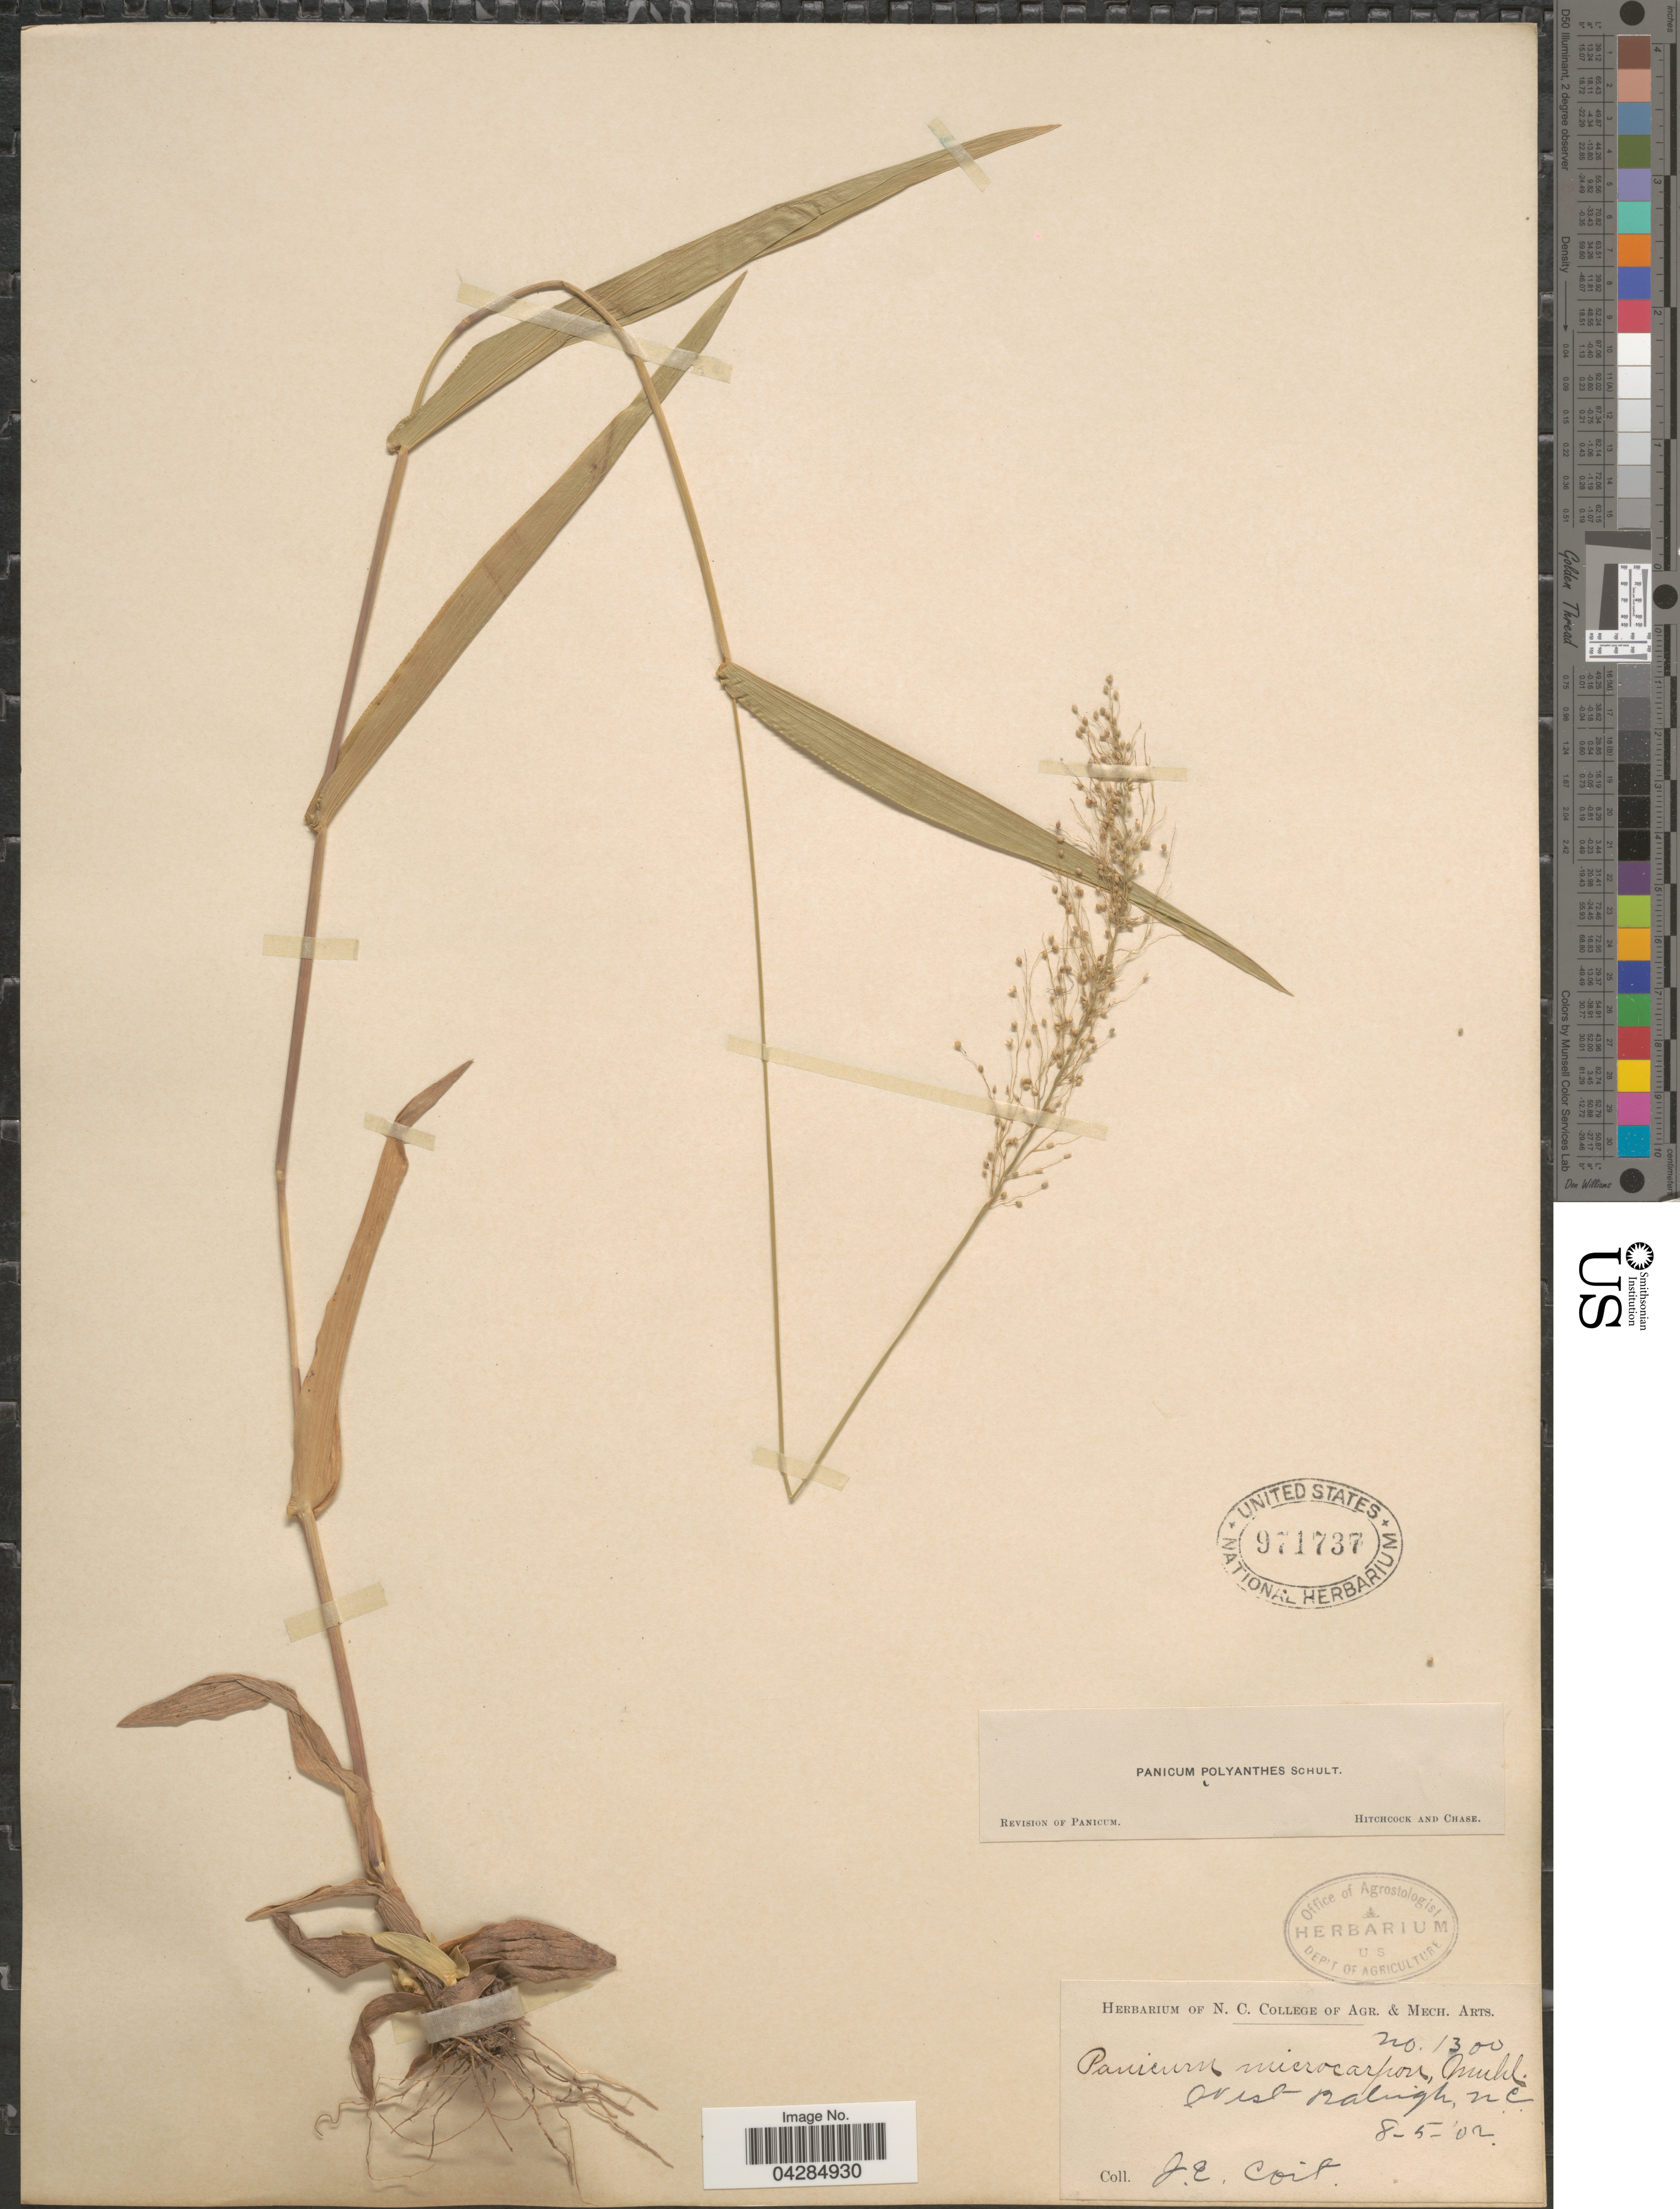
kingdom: Plantae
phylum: Tracheophyta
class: Liliopsida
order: Poales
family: Poaceae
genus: Dichanthelium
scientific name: Dichanthelium polyanthes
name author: (Schult.) Mohlenbr.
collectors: J. Coit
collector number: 1300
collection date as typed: Transcribed d/m/y: 5/8/2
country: United States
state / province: North Carolina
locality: West Raleigh.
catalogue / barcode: US 971737